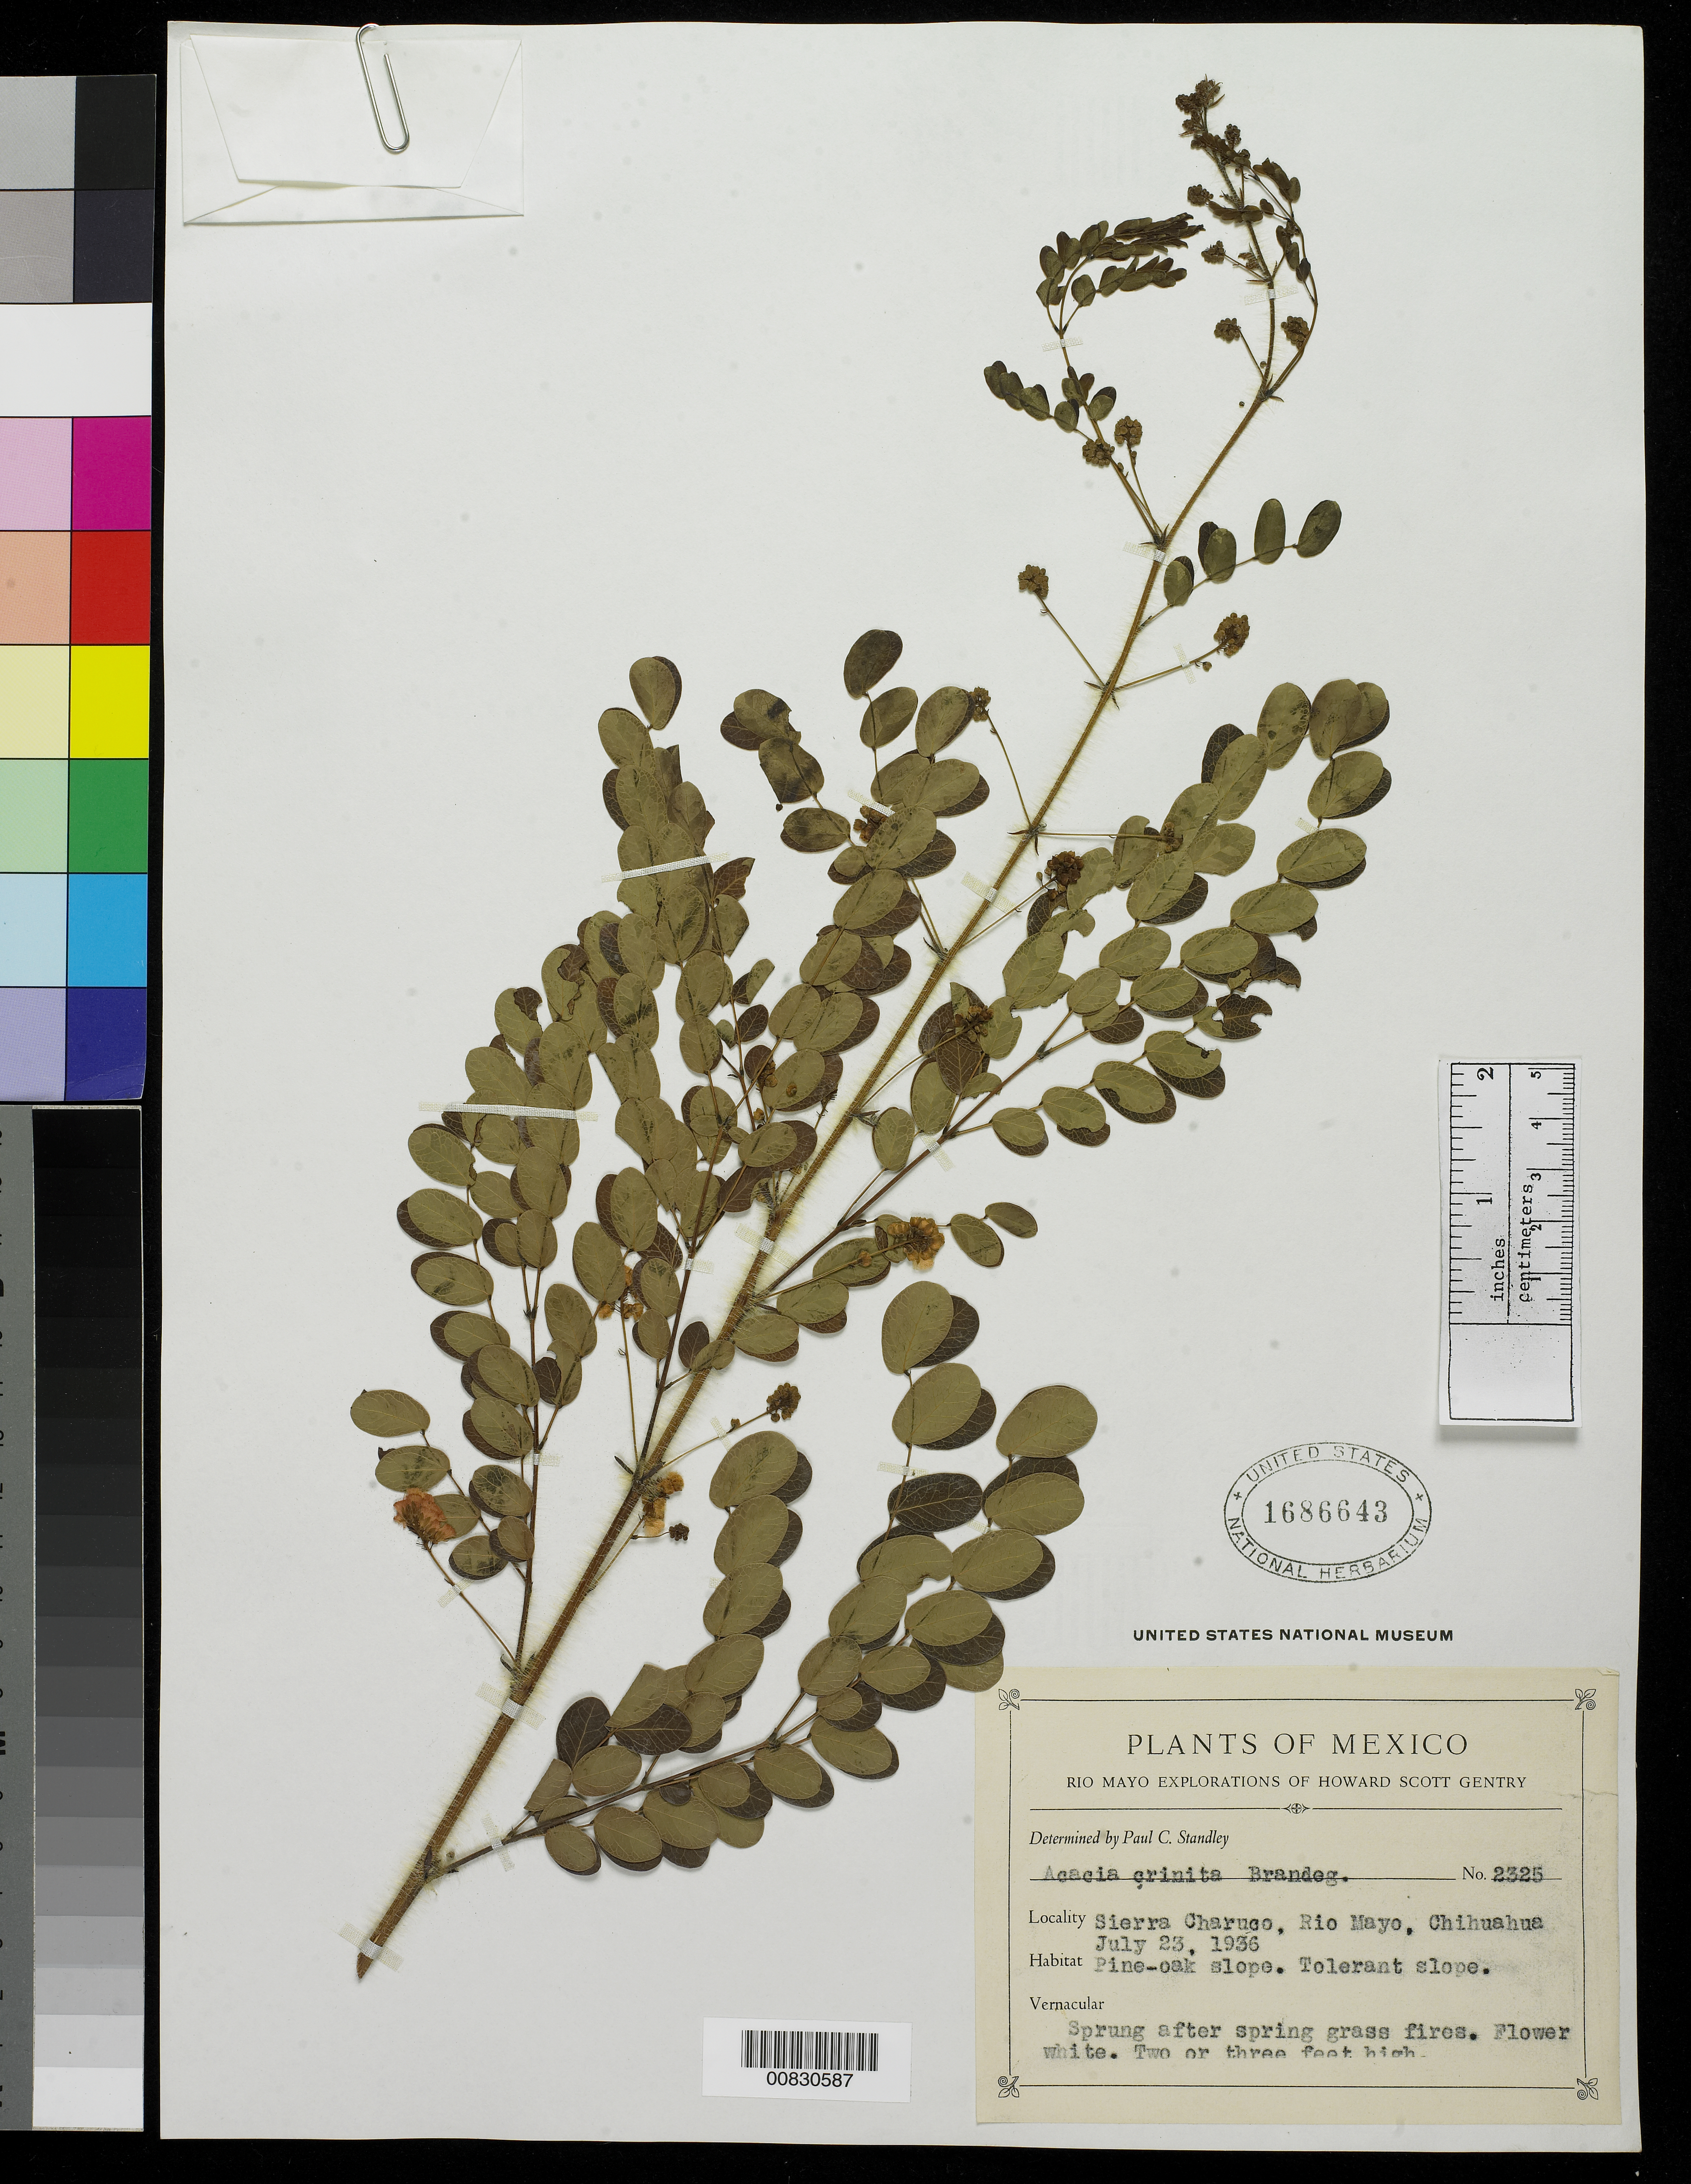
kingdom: Plantae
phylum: Tracheophyta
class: Magnoliopsida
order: Fabales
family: Fabaceae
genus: Acaciella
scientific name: Acaciella tequilana var. crinita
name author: (Brandegee) L. Rico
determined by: Strong, M. T., (US), Smithsonian Institution - National Museum of Natural History (UNITED STATES)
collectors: H. S. Gentry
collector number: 2325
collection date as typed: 23 Jul 1936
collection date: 1936-07-23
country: Mexico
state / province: Chihuahua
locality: Sierra Charuco, Rio Mayo, Chihuahua.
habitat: Pine-Oak slope. Tolerant slope.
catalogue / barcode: US 1686643